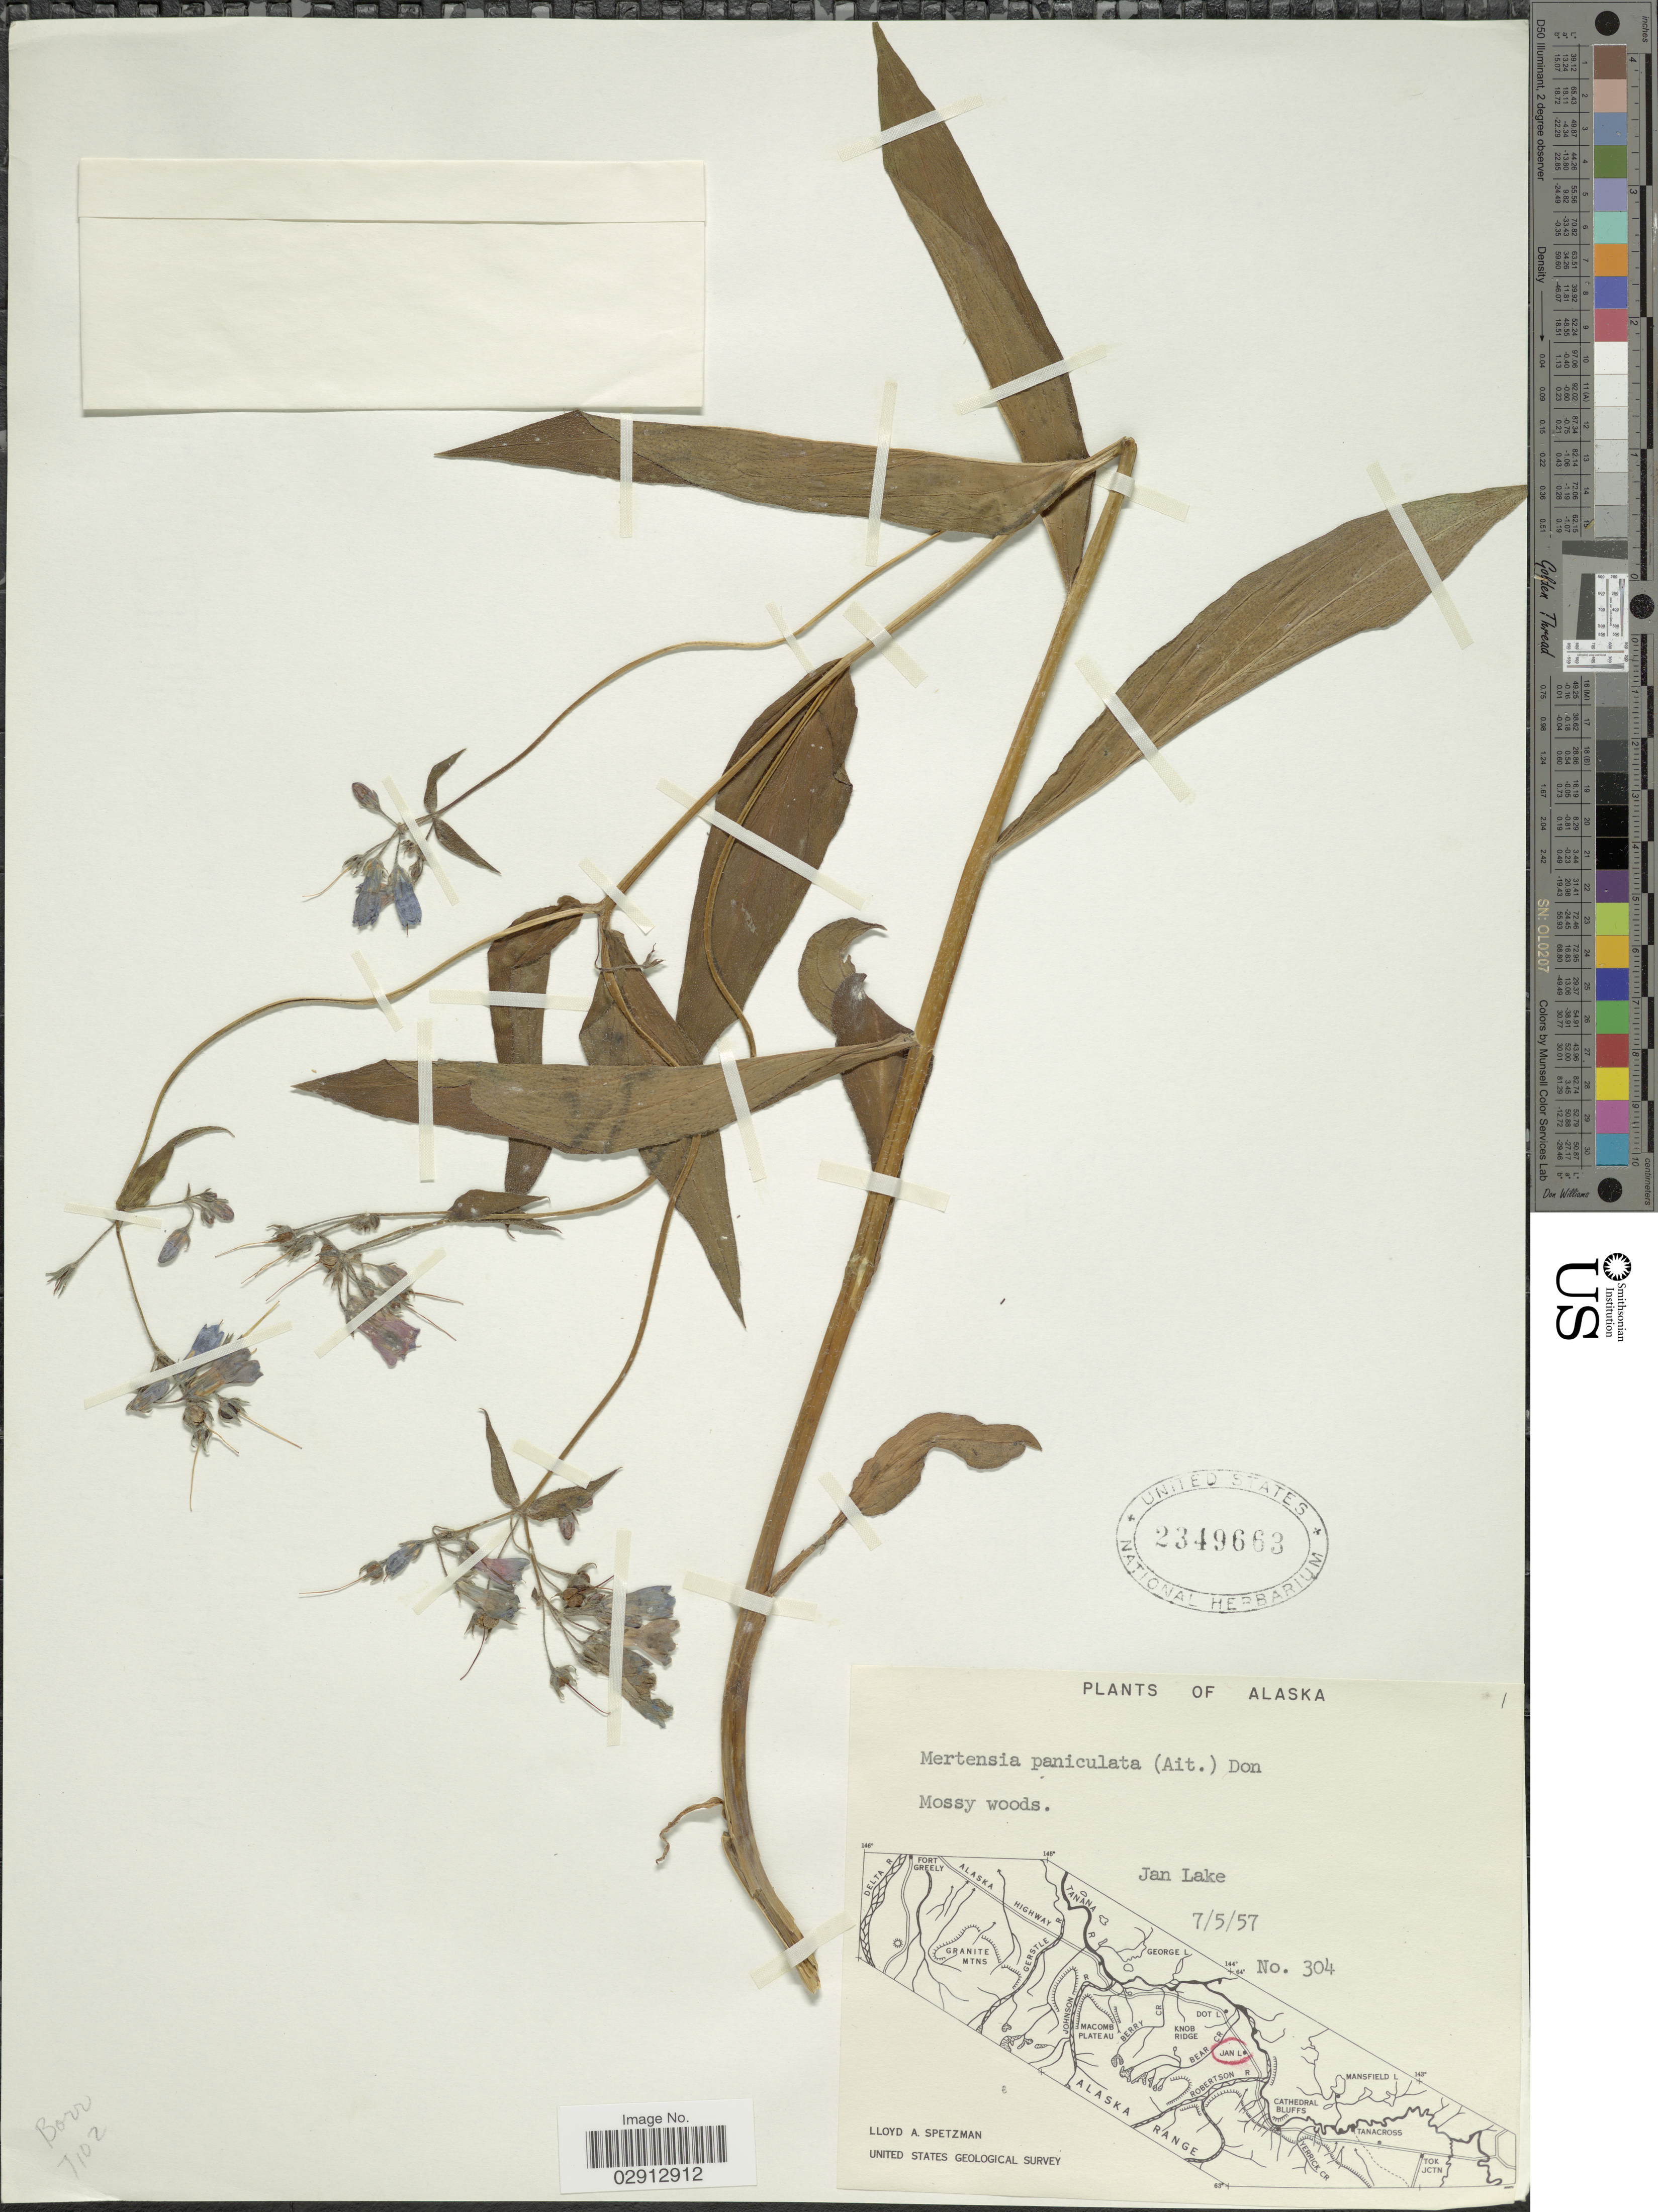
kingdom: Plantae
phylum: Tracheophyta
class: Magnoliopsida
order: Boraginales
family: Boraginaceae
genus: Mertensia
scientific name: Mertensia paniculata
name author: (Aiton) G. Don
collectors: L. Spetzman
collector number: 304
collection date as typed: Transcribed d/m/y: 5/7/57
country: United States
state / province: Alaska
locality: Jan Lake.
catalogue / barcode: US 2349663